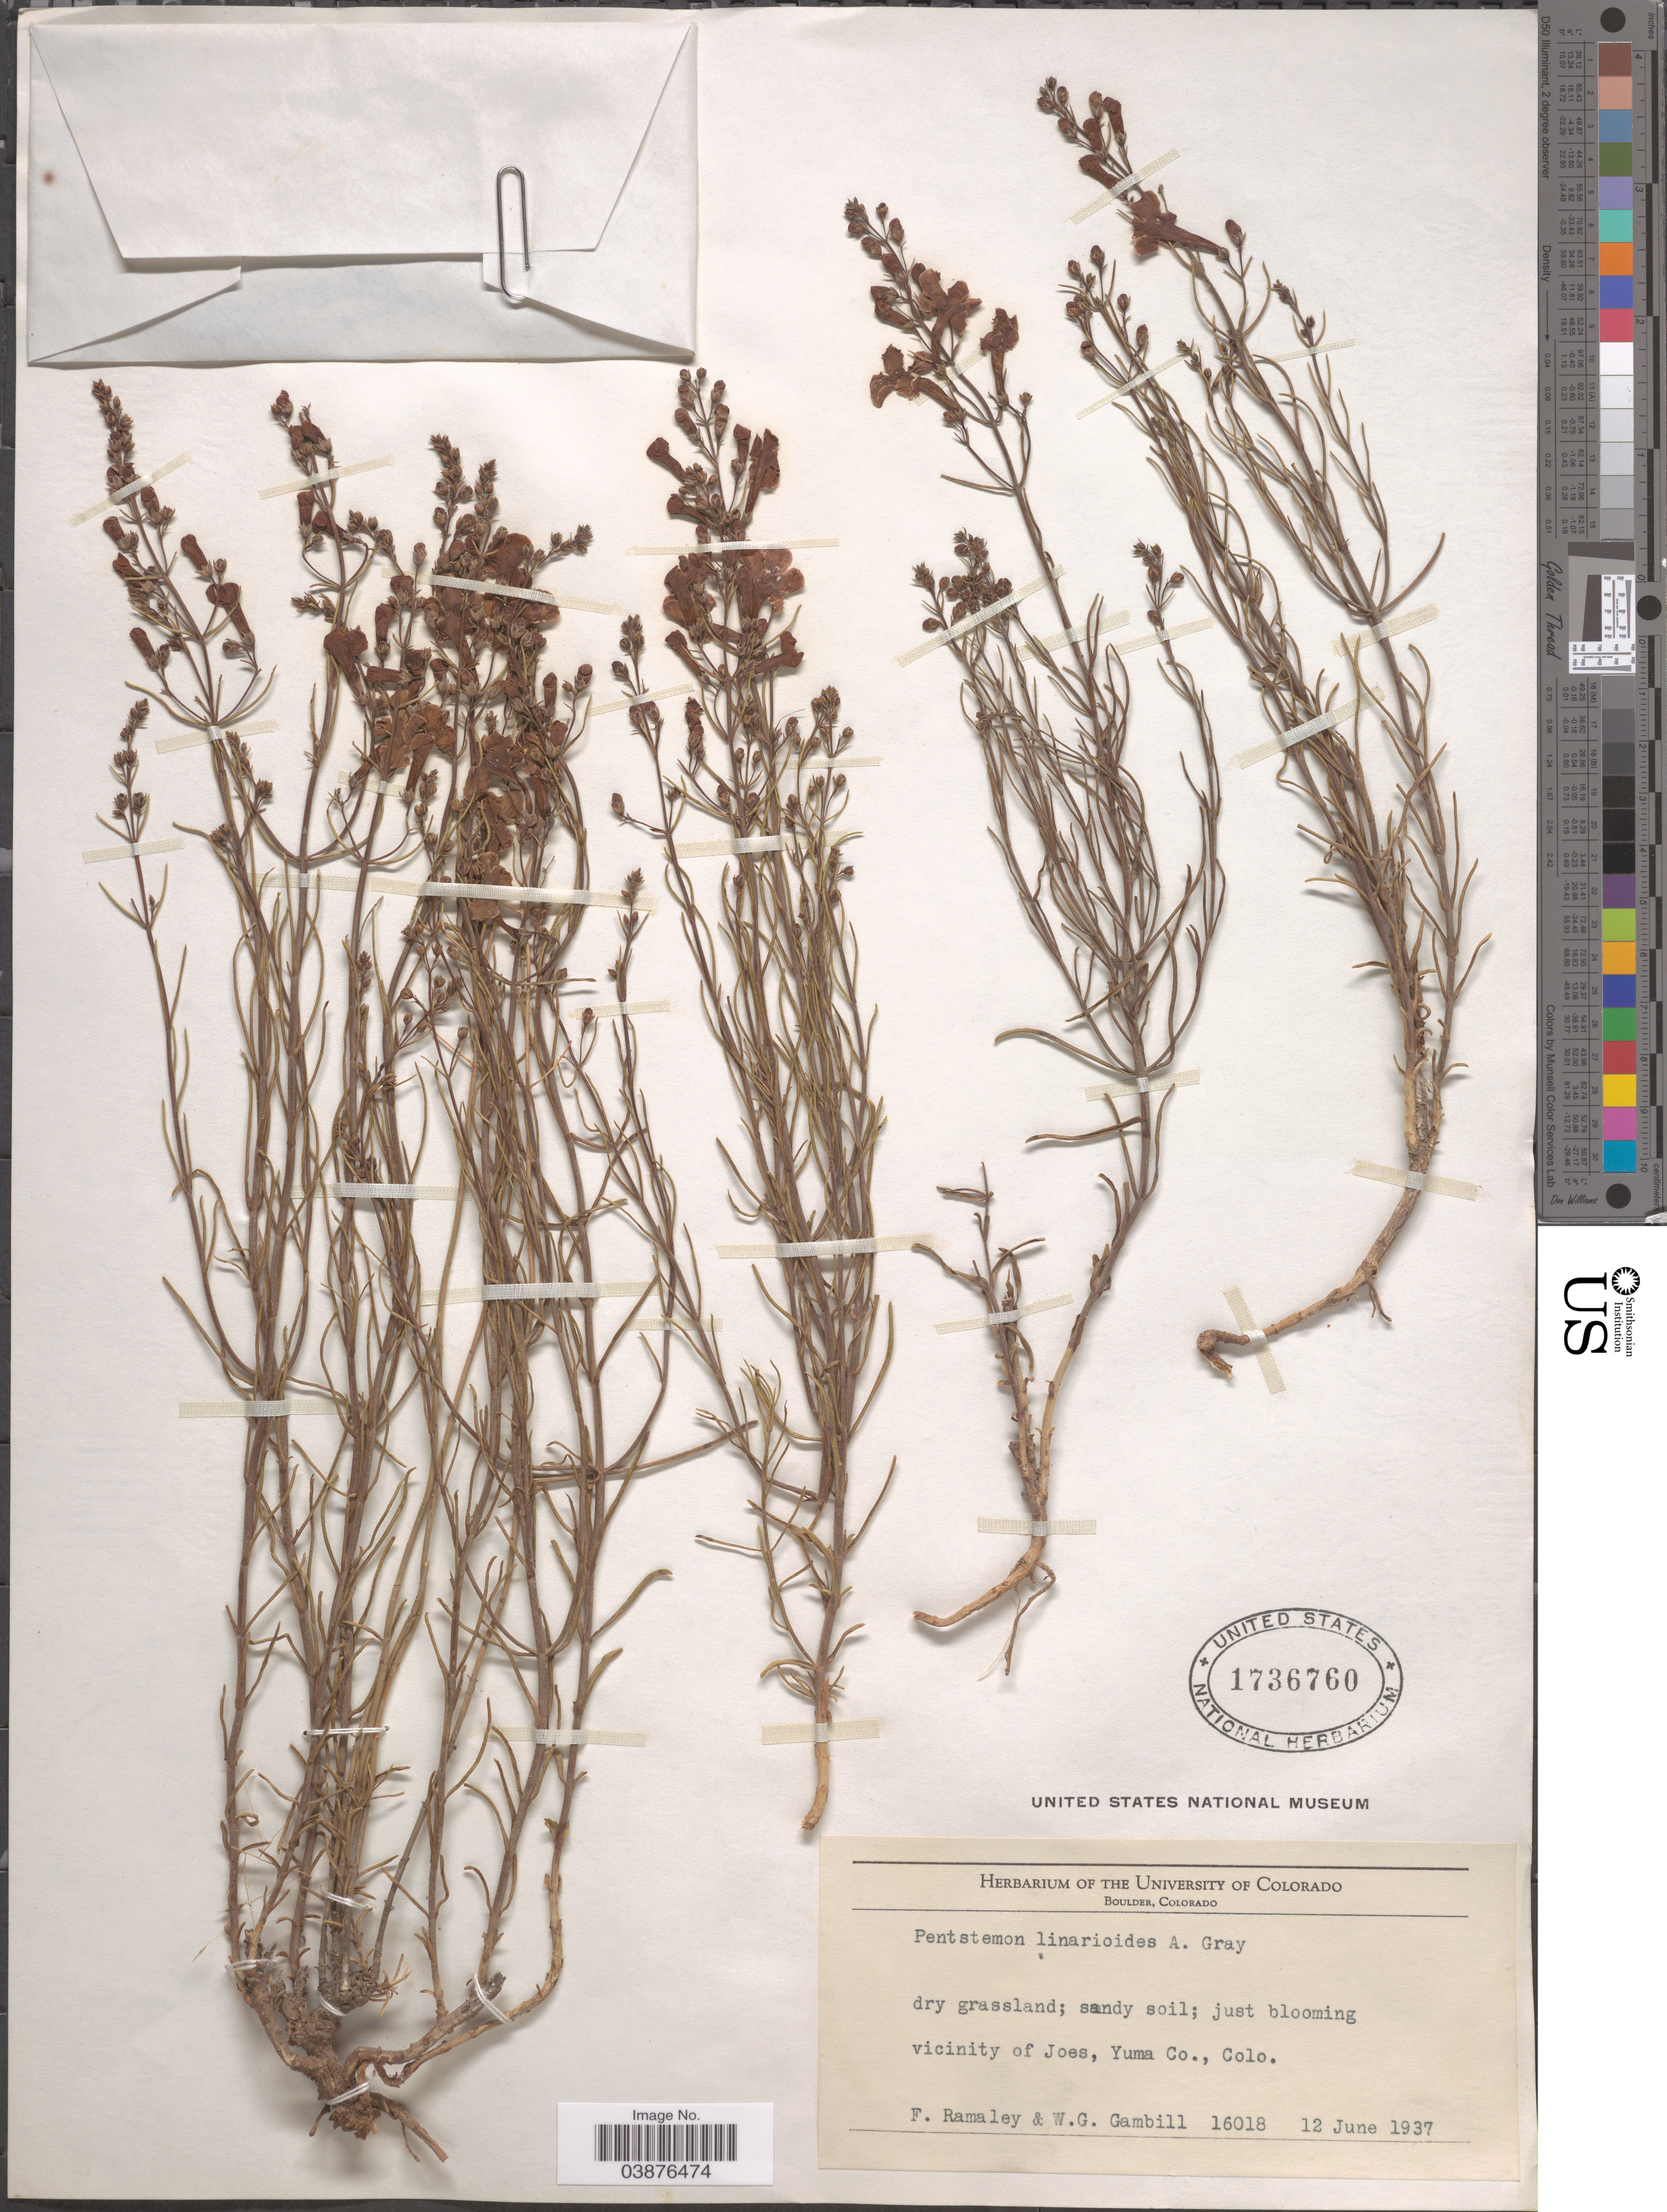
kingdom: Plantae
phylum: Tracheophyta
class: Magnoliopsida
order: Lamiales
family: Plantaginaceae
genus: Penstemon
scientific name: Penstemon linarioides subsp. coloradoensis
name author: (A. Nelson) D.D. Keck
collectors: F. Ramaley & W. Gambill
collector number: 16018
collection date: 1937-06-12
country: United States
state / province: Colorado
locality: Vicinity of Joes, Yuma Co.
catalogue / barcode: US 1736760